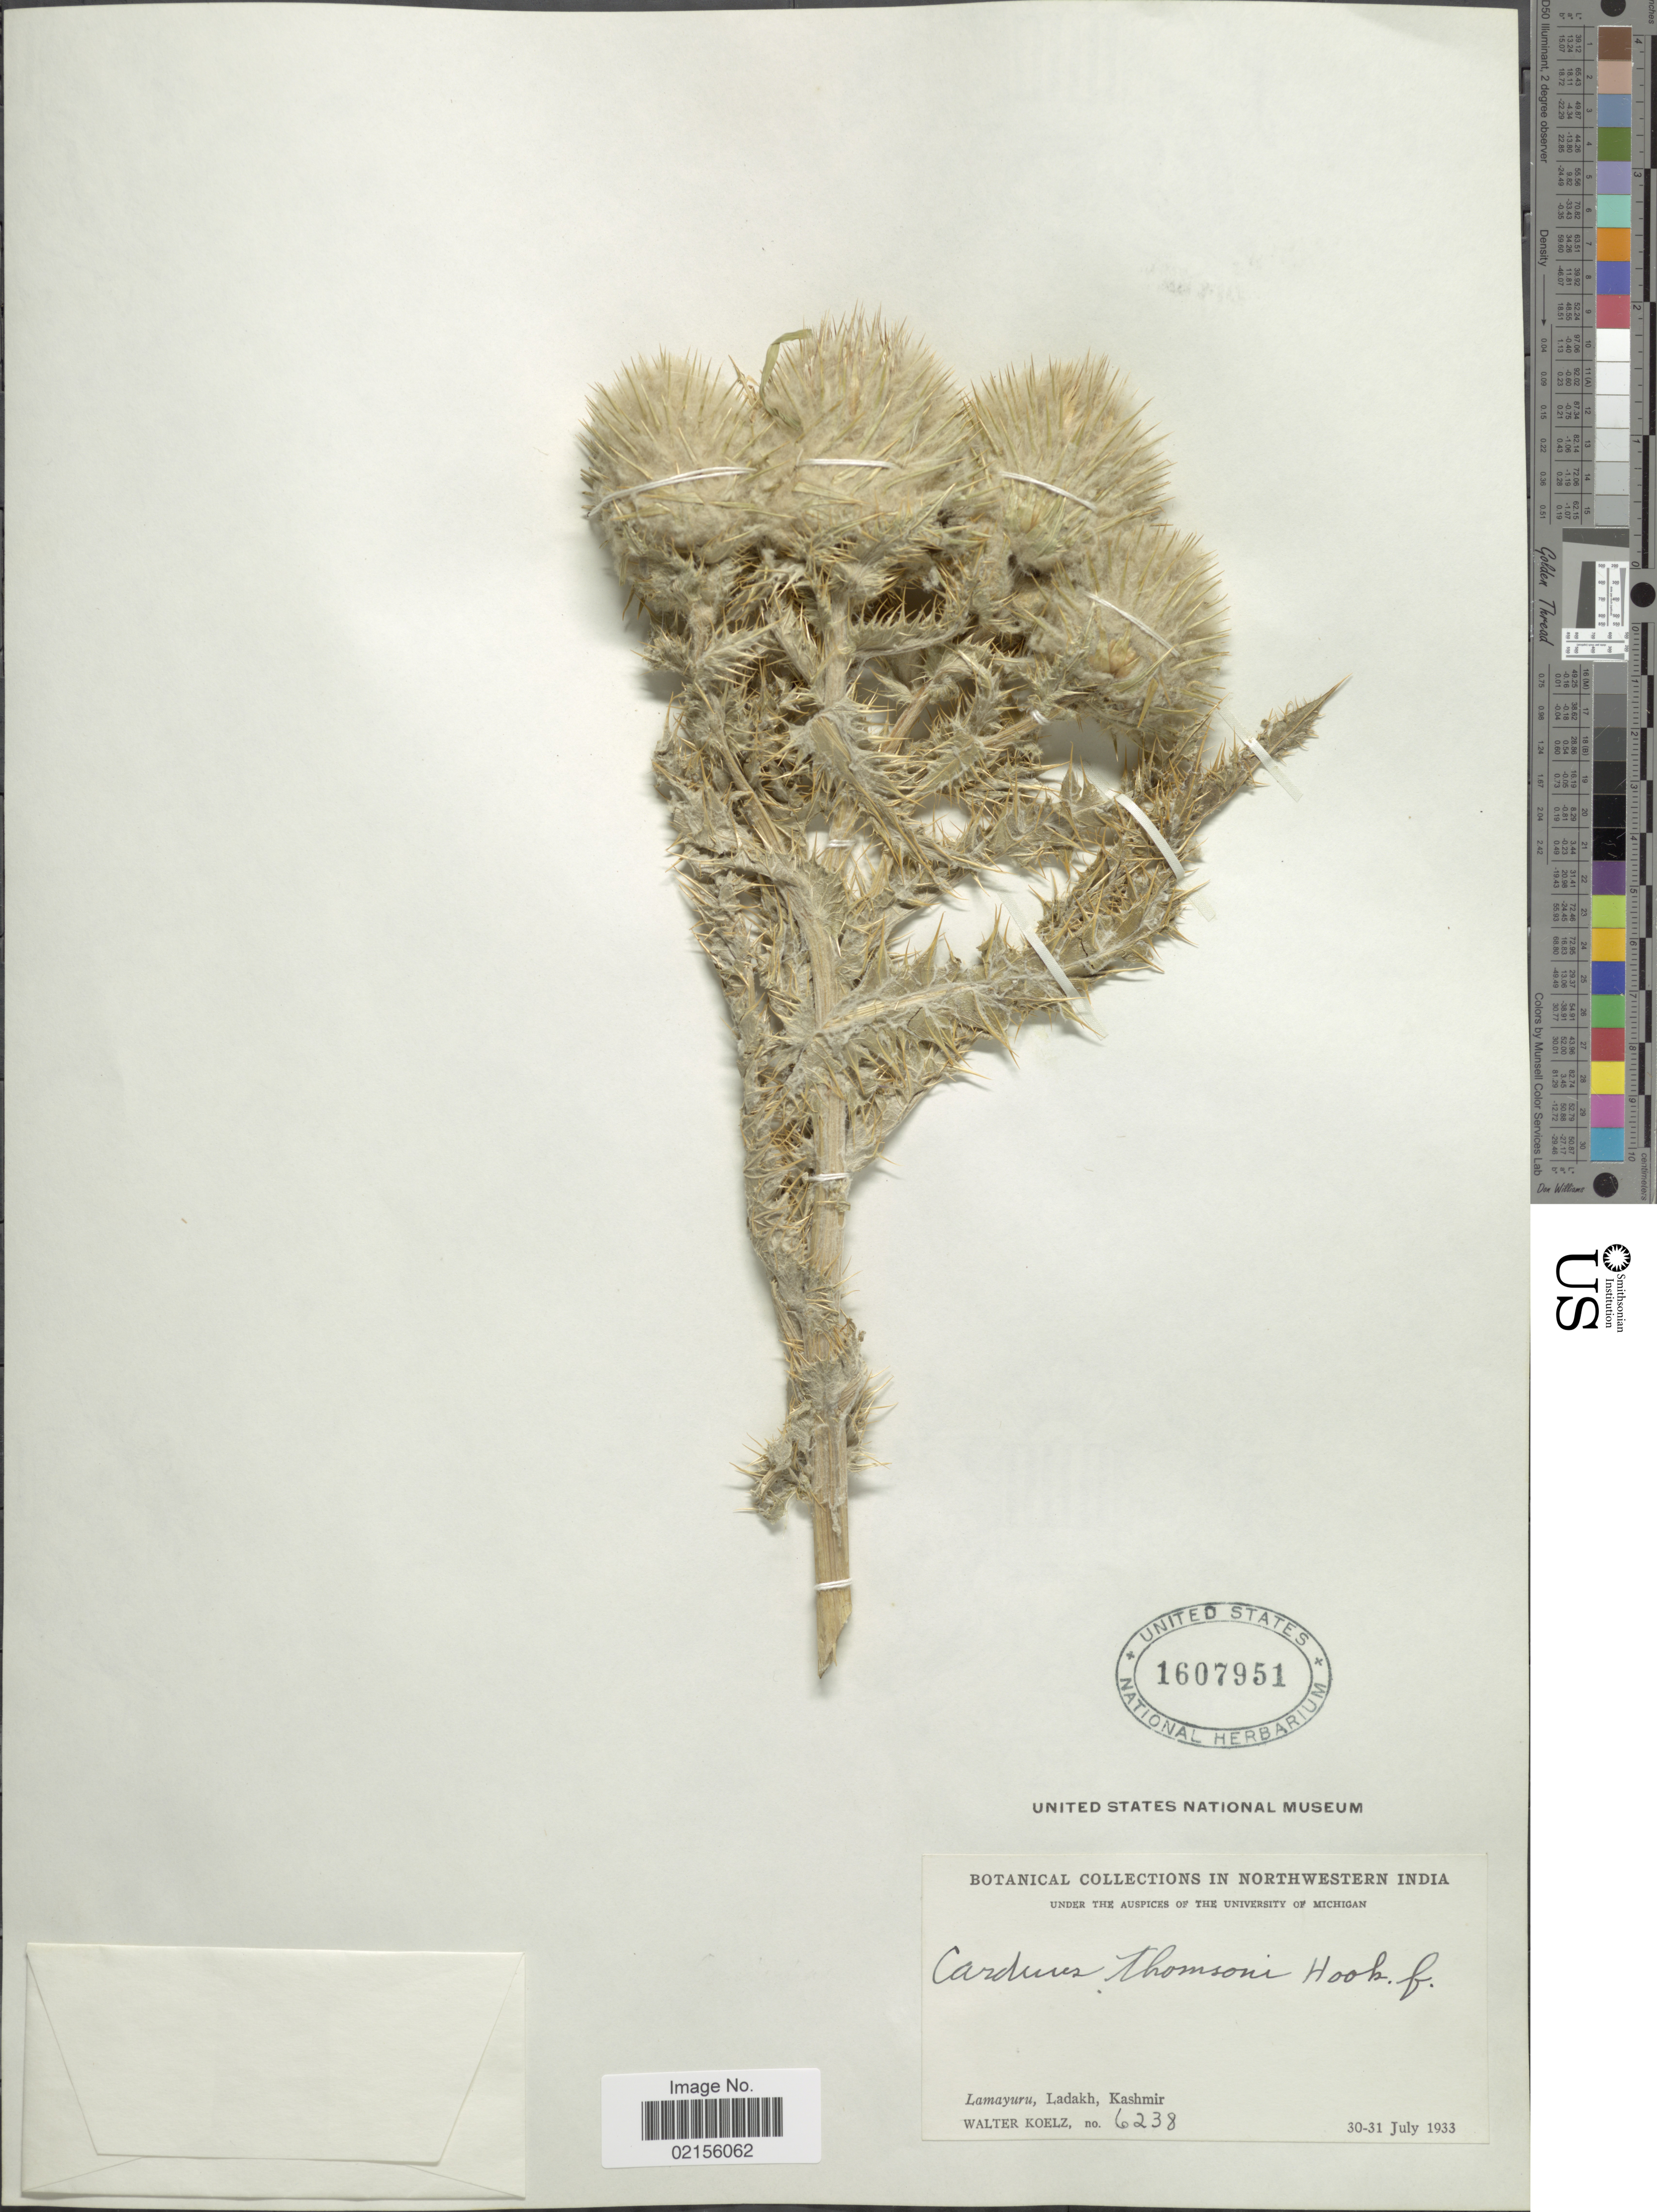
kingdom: Plantae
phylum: Tracheophyta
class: Magnoliopsida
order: Asterales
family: Asteraceae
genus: Olgaea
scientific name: Olgaea thomsonii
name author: (Hook. f.) Iljin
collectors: W. N. Koelz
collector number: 6238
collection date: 1933-07-30/1933-07-31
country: India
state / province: Jammu and Kashmir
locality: Lamayuru, Ladakh, Kashmir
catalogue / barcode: US 1607951